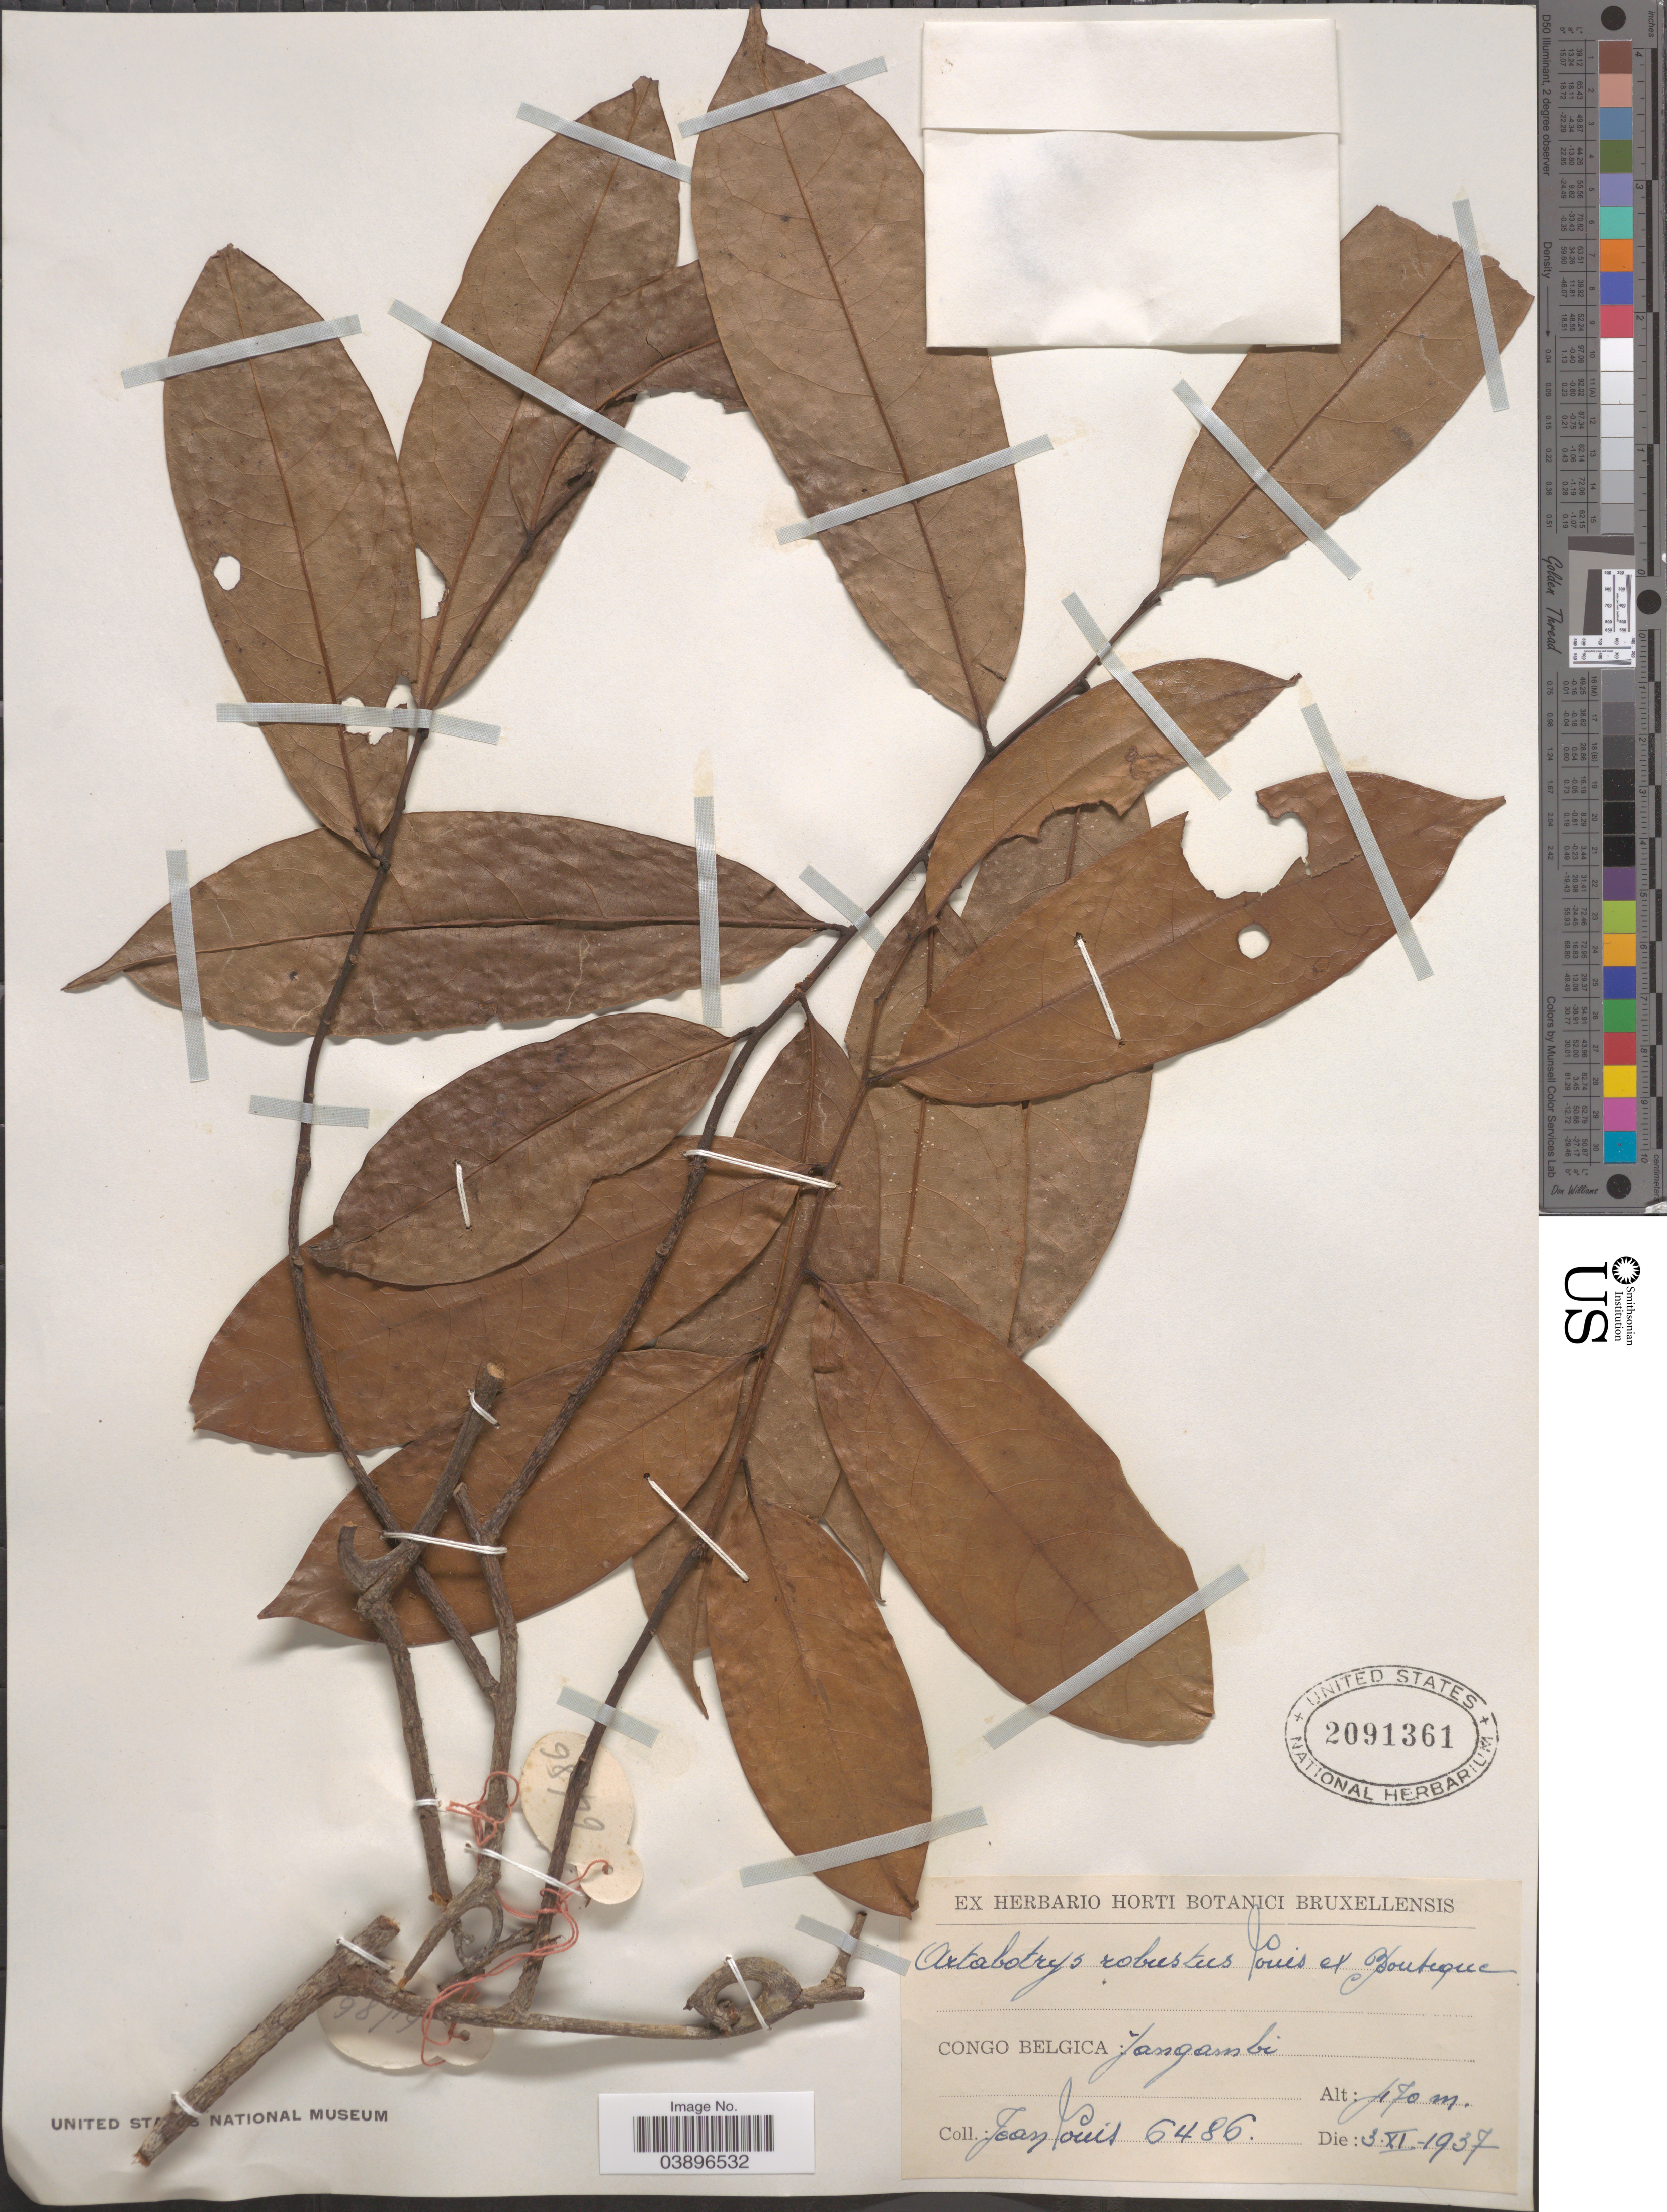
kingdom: Plantae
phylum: Tracheophyta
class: Magnoliopsida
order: Magnoliales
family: Annonaceae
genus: Artabotrys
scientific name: Artabotrys robustus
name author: Louis ex Boutique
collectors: J. Louis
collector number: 6486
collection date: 1937-11-03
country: Congo, Democratic Republic of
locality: Congo Belgica: Yangambi.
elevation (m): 470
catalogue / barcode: US 2091361